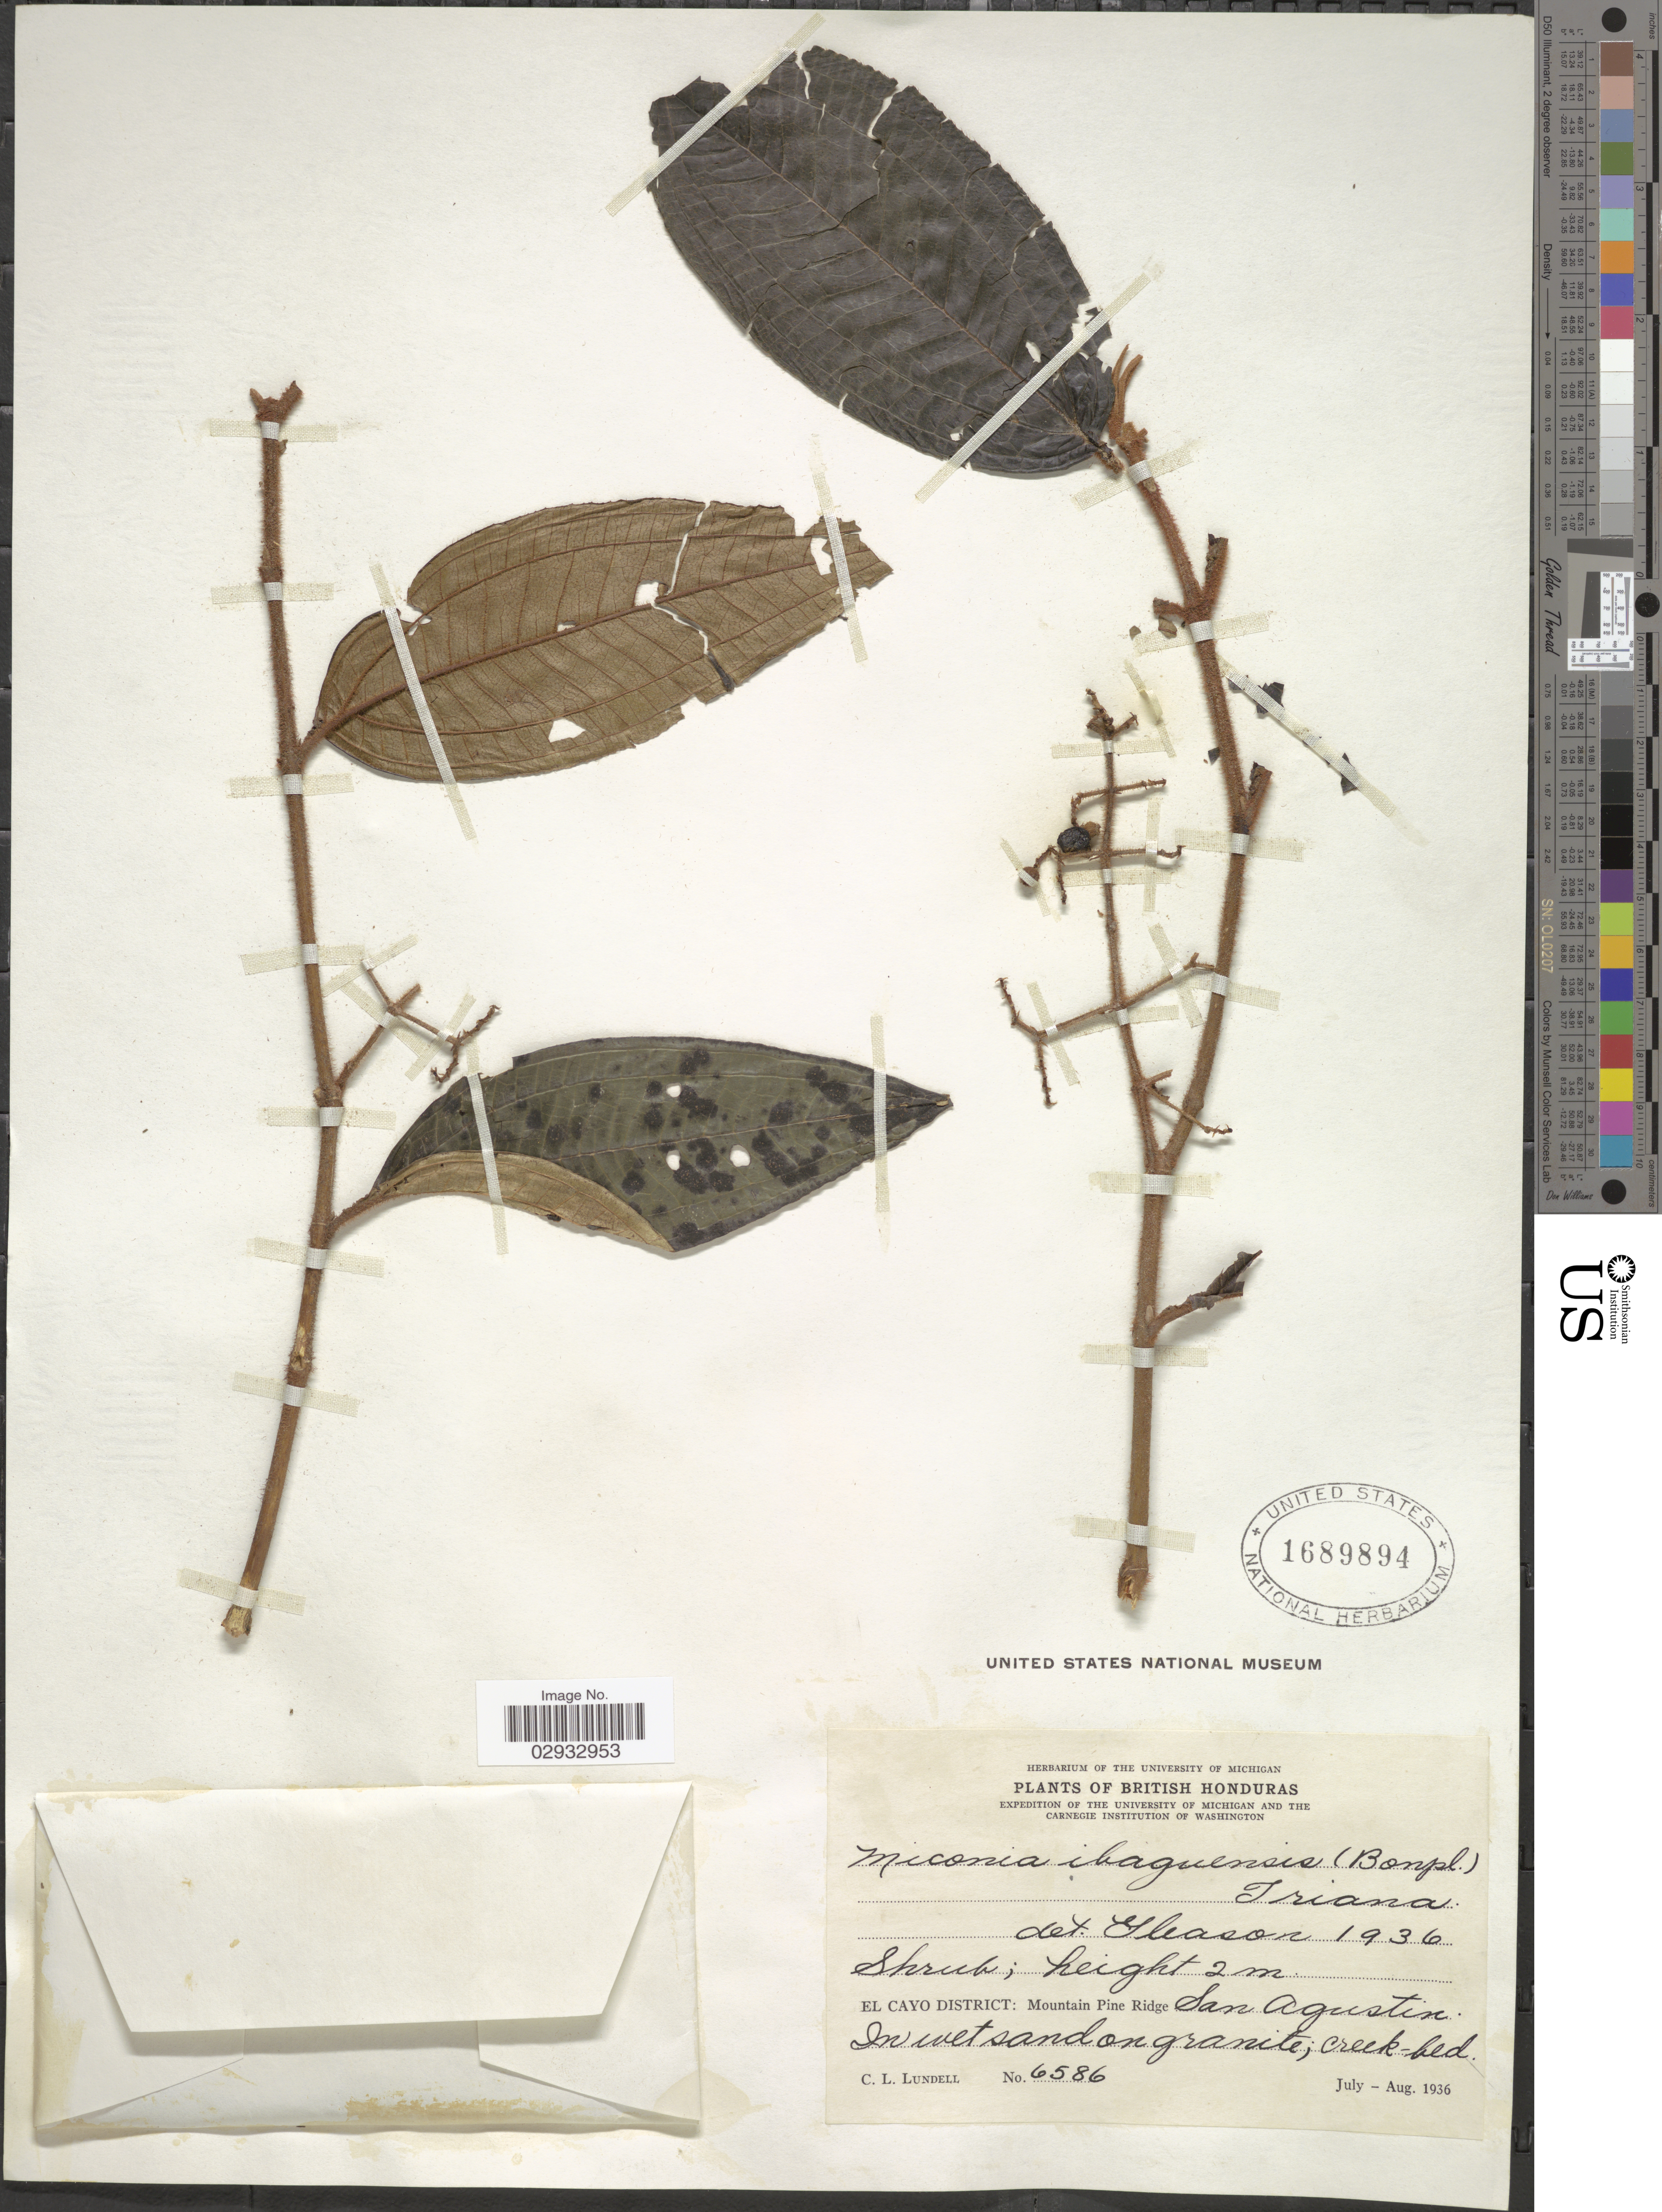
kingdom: Plantae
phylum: Tracheophyta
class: Magnoliopsida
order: Myrtales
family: Melastomataceae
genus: Miconia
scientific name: Miconia ibaguensis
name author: (Bonpl.) Triana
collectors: C. L. Lundell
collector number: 6586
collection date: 1936-07/1936-08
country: Belize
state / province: Cayo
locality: British Honduras. El Cayo District: Mountain Pine Ridge. San Agustin.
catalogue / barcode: US 1689894